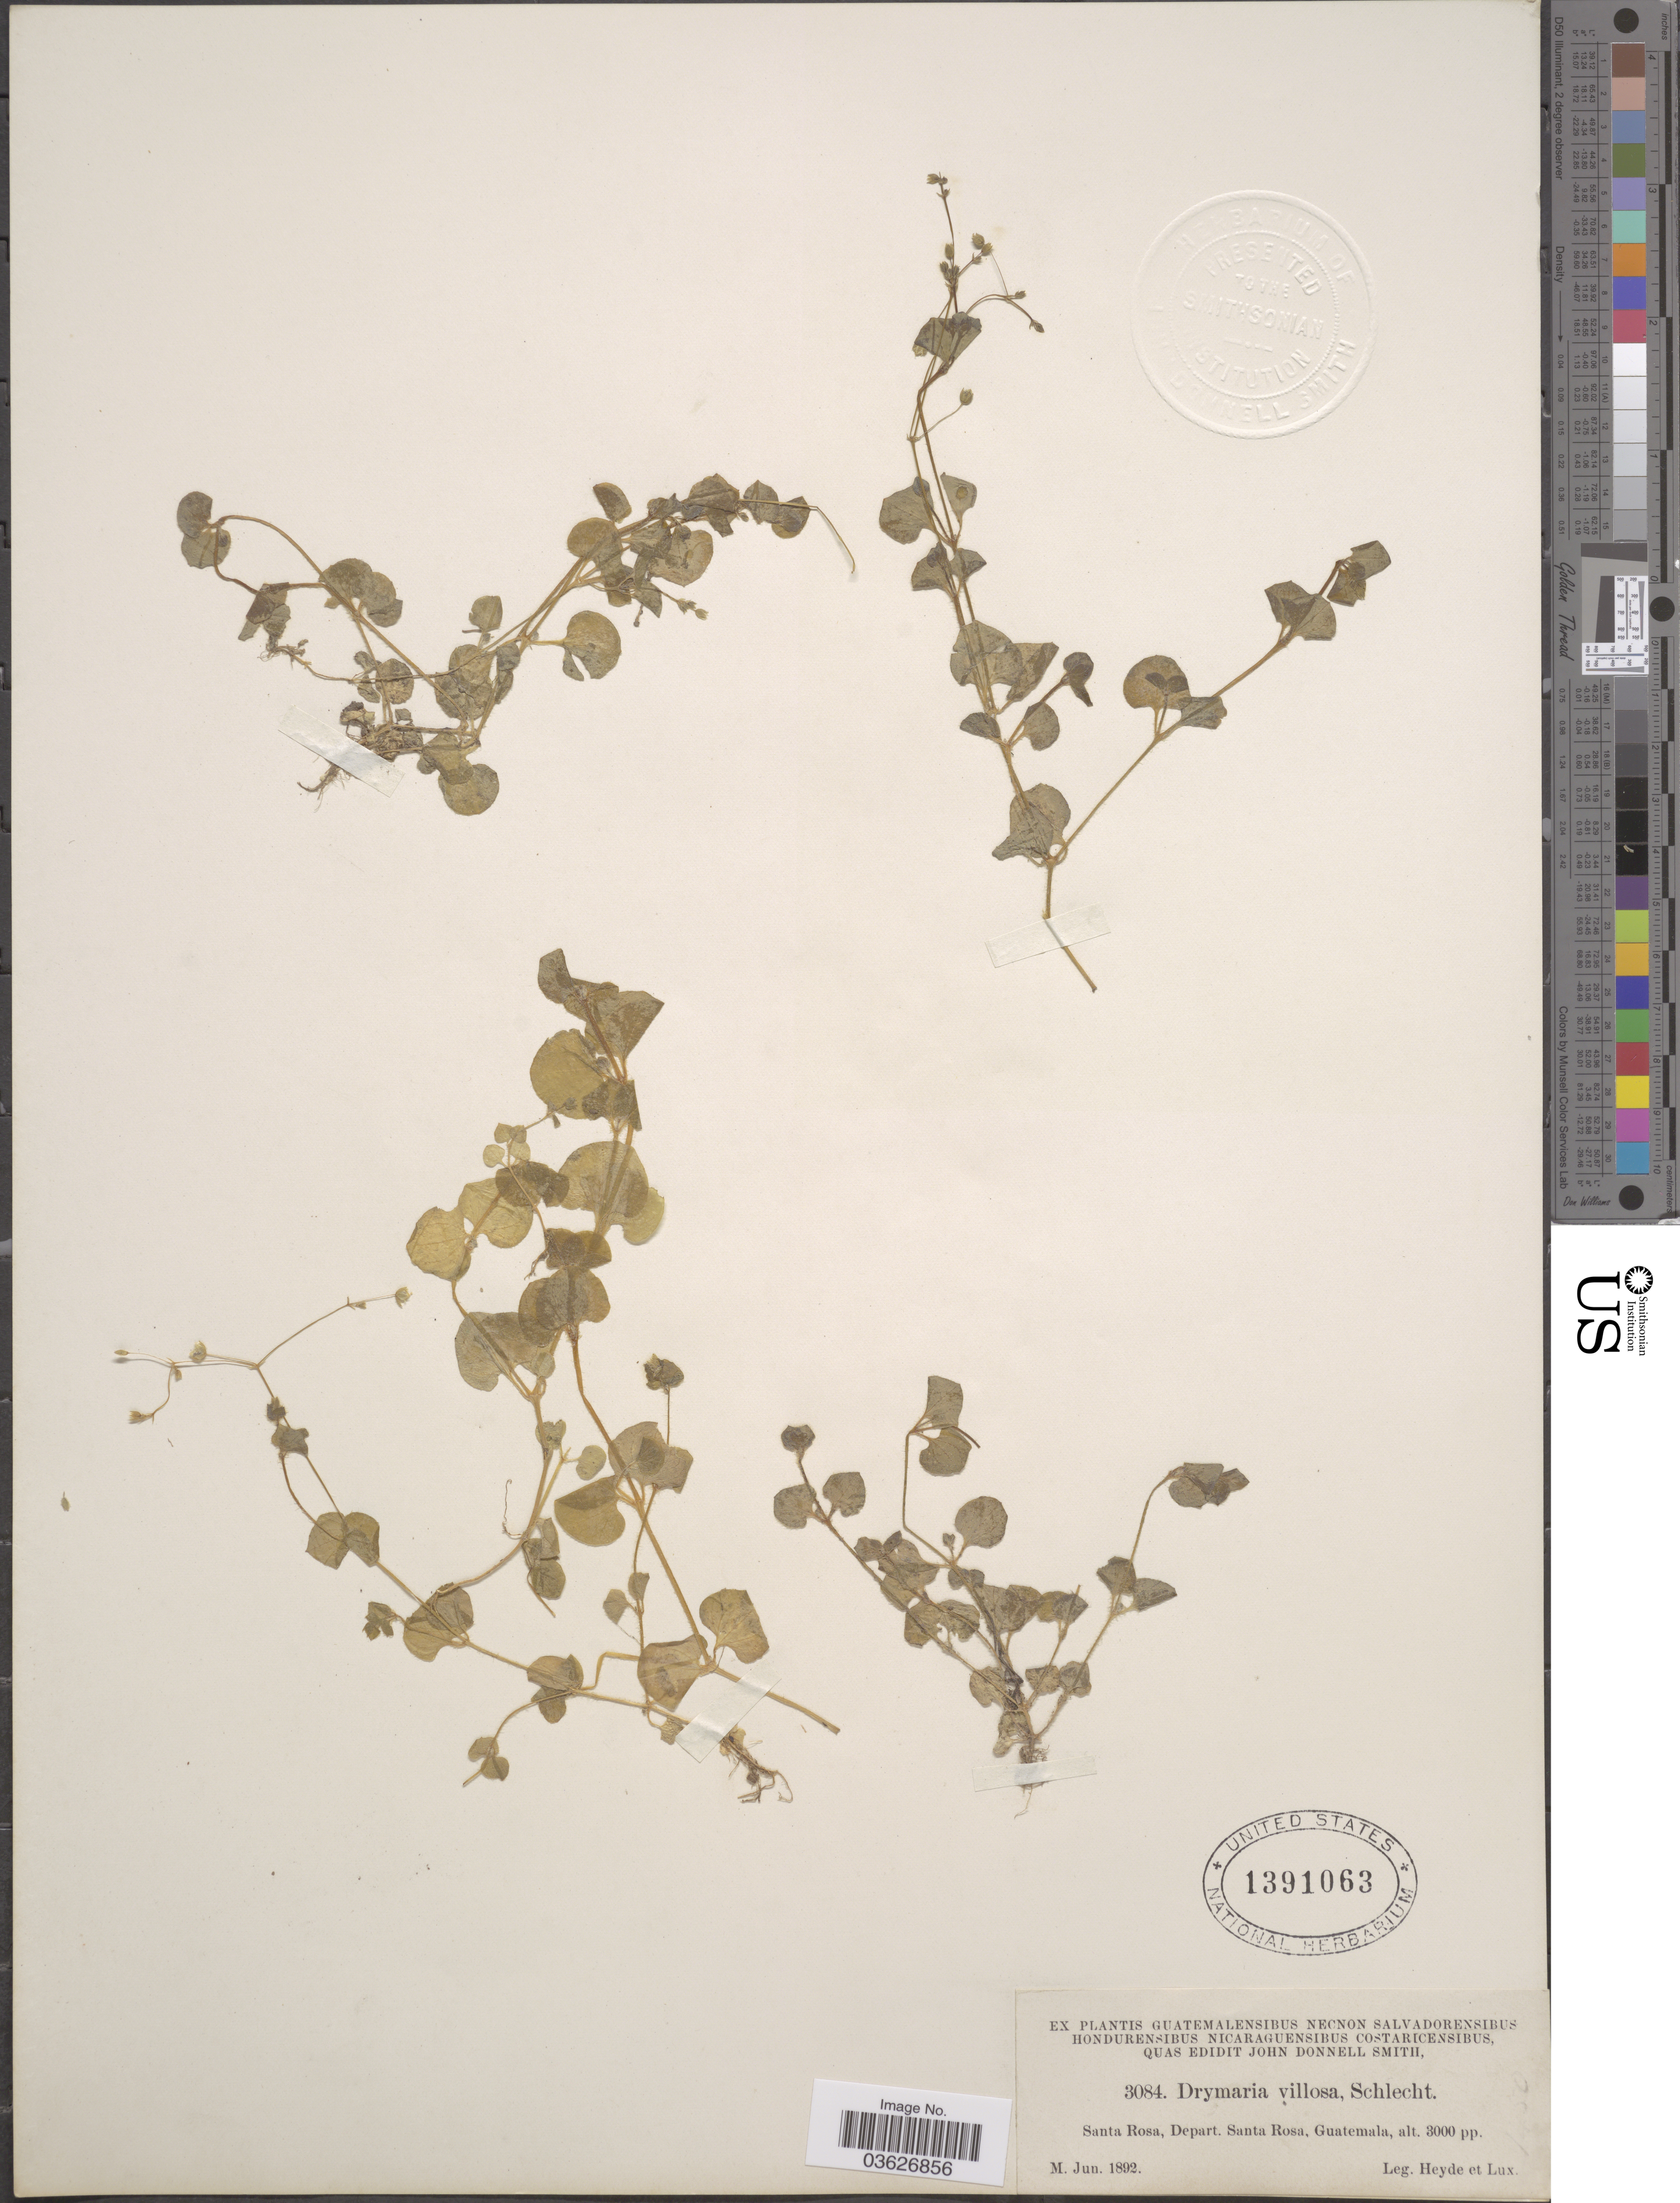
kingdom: Plantae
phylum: Tracheophyta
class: Magnoliopsida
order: Caryophyllales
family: Caryophyllaceae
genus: Drymaria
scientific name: Drymaria villosa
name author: Cham. & Schltdl.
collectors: Heyde & Lux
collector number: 3084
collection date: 1892-06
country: Guatemala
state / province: Santa Rosa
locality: Depart. Santa Rosa.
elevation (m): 914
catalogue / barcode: US 1391063